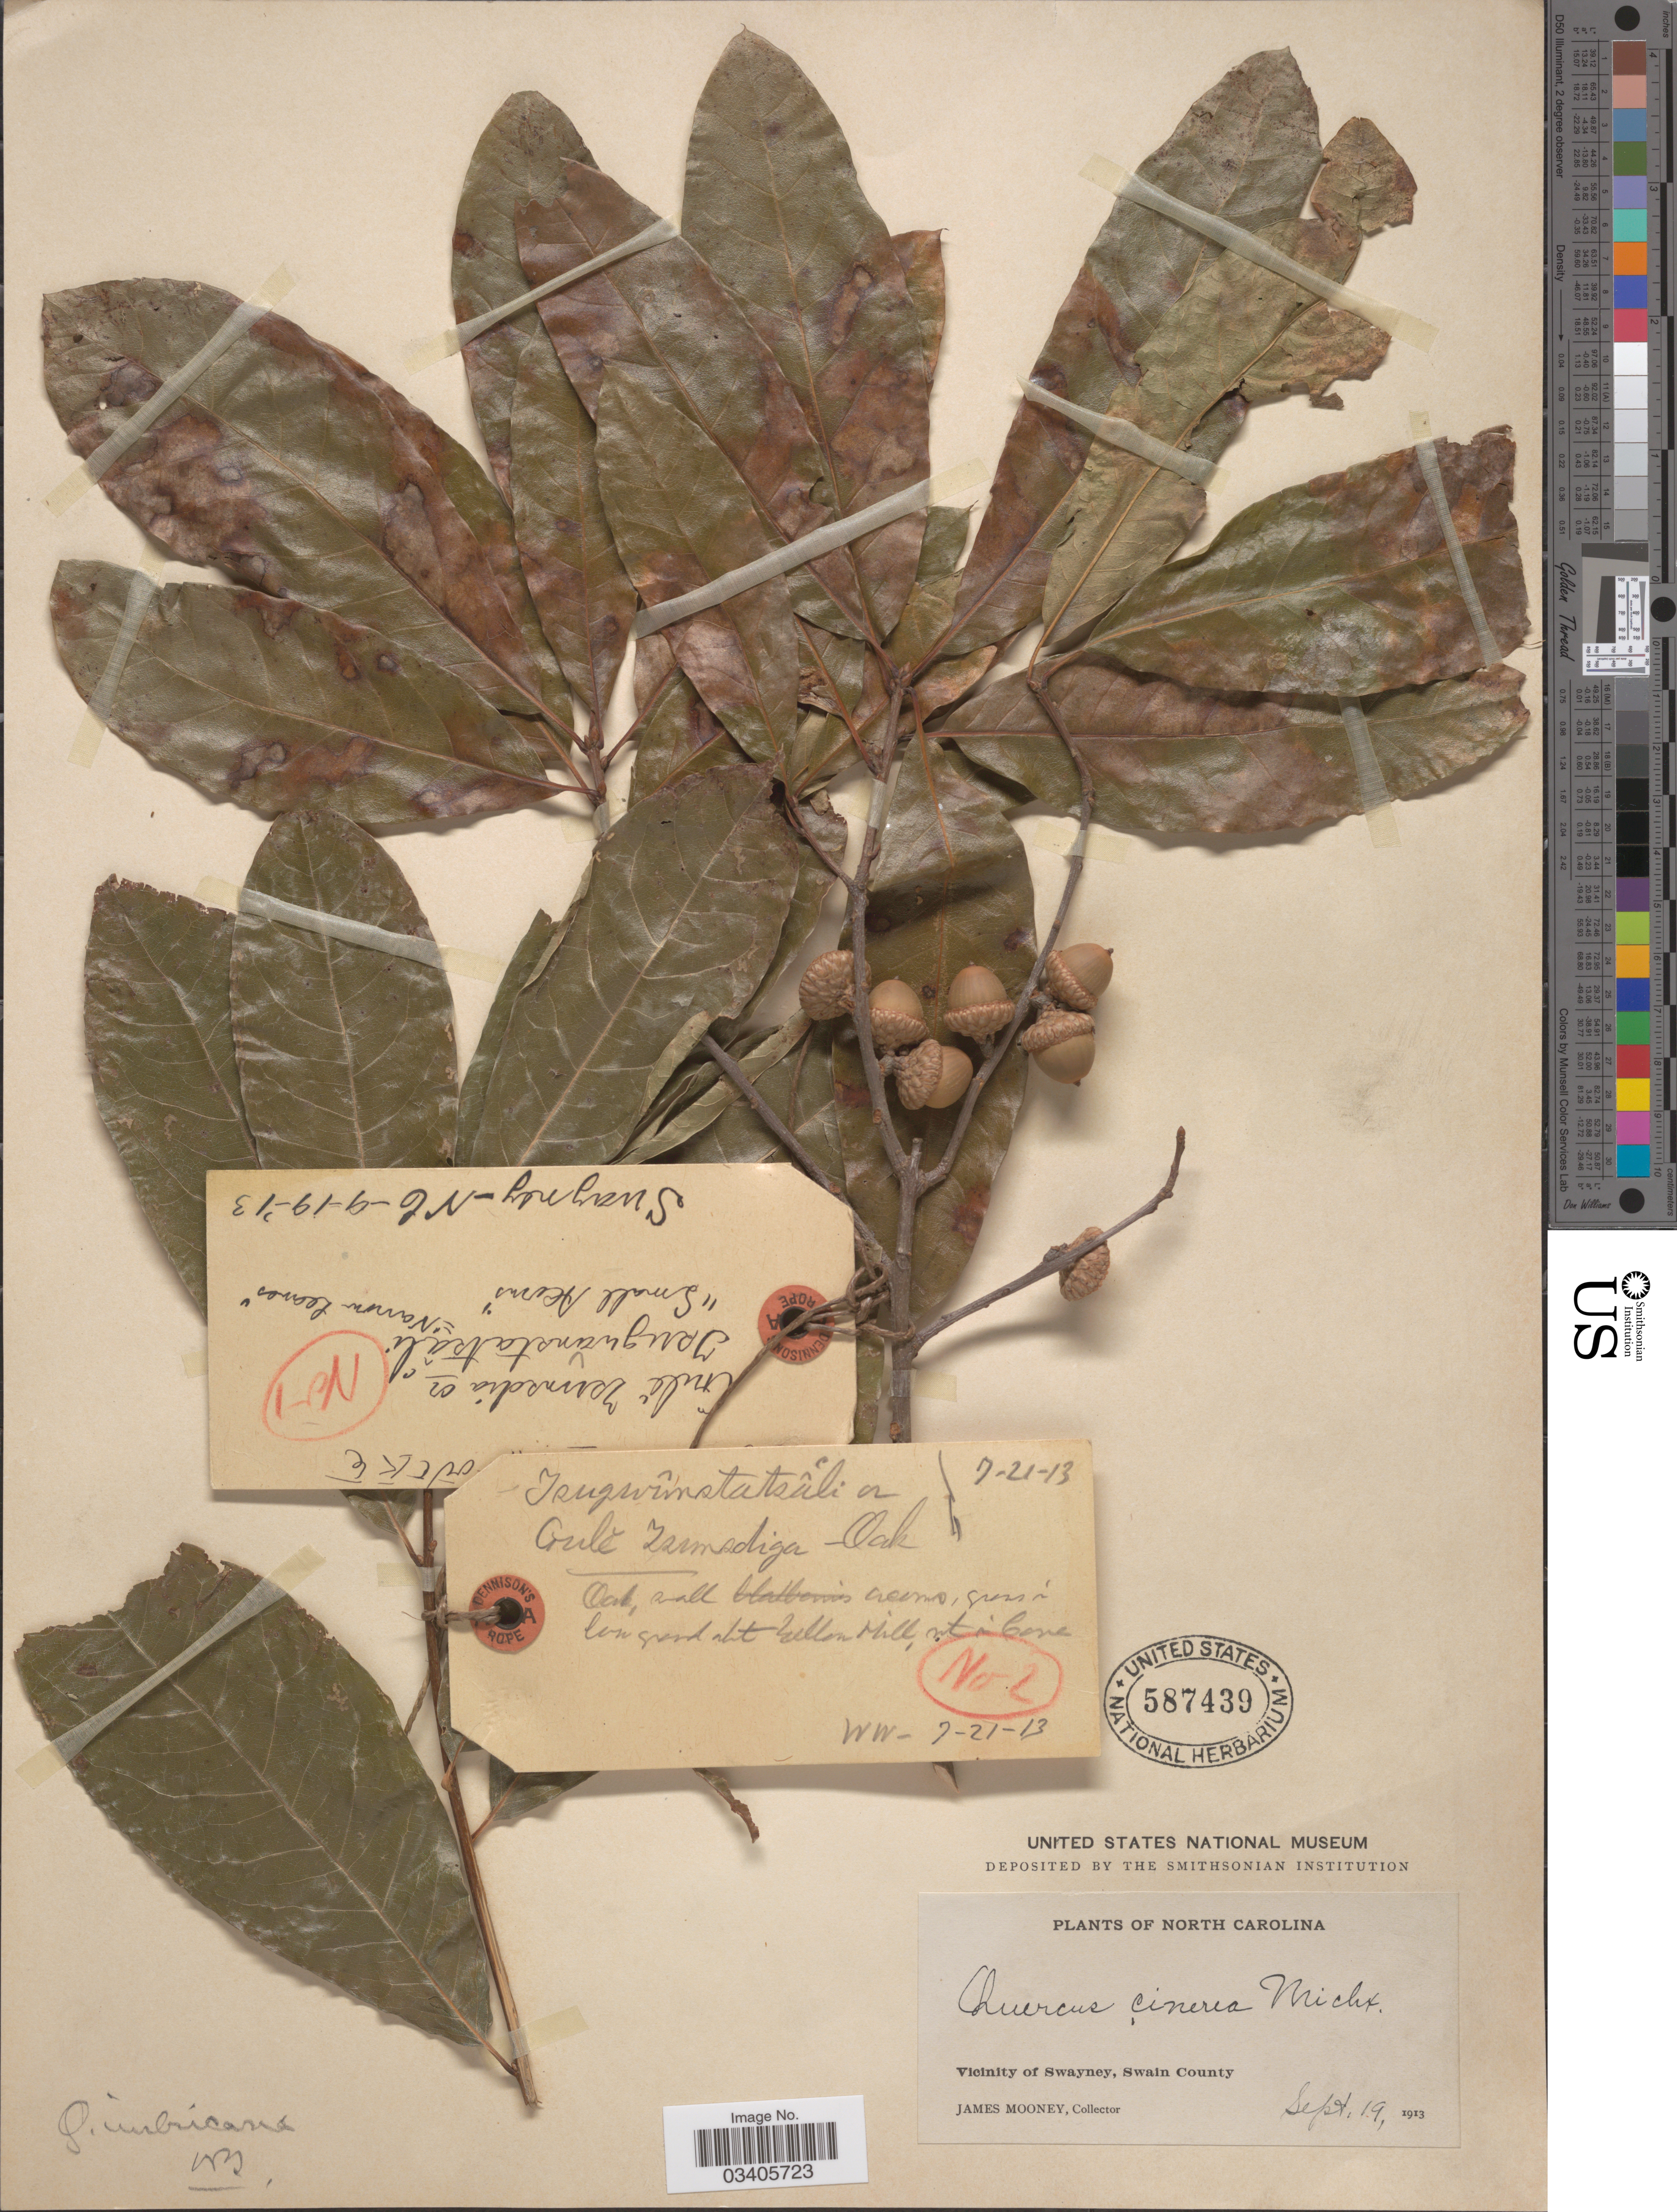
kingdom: Plantae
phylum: Tracheophyta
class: Magnoliopsida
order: Fagales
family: Fagaceae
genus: Quercus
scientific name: Quercus imbricaria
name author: Michx.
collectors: J. Mooney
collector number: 1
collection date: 1913-09-19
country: United States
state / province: North Carolina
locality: Vicinity of Swayney, Swain County.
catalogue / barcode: US 587439